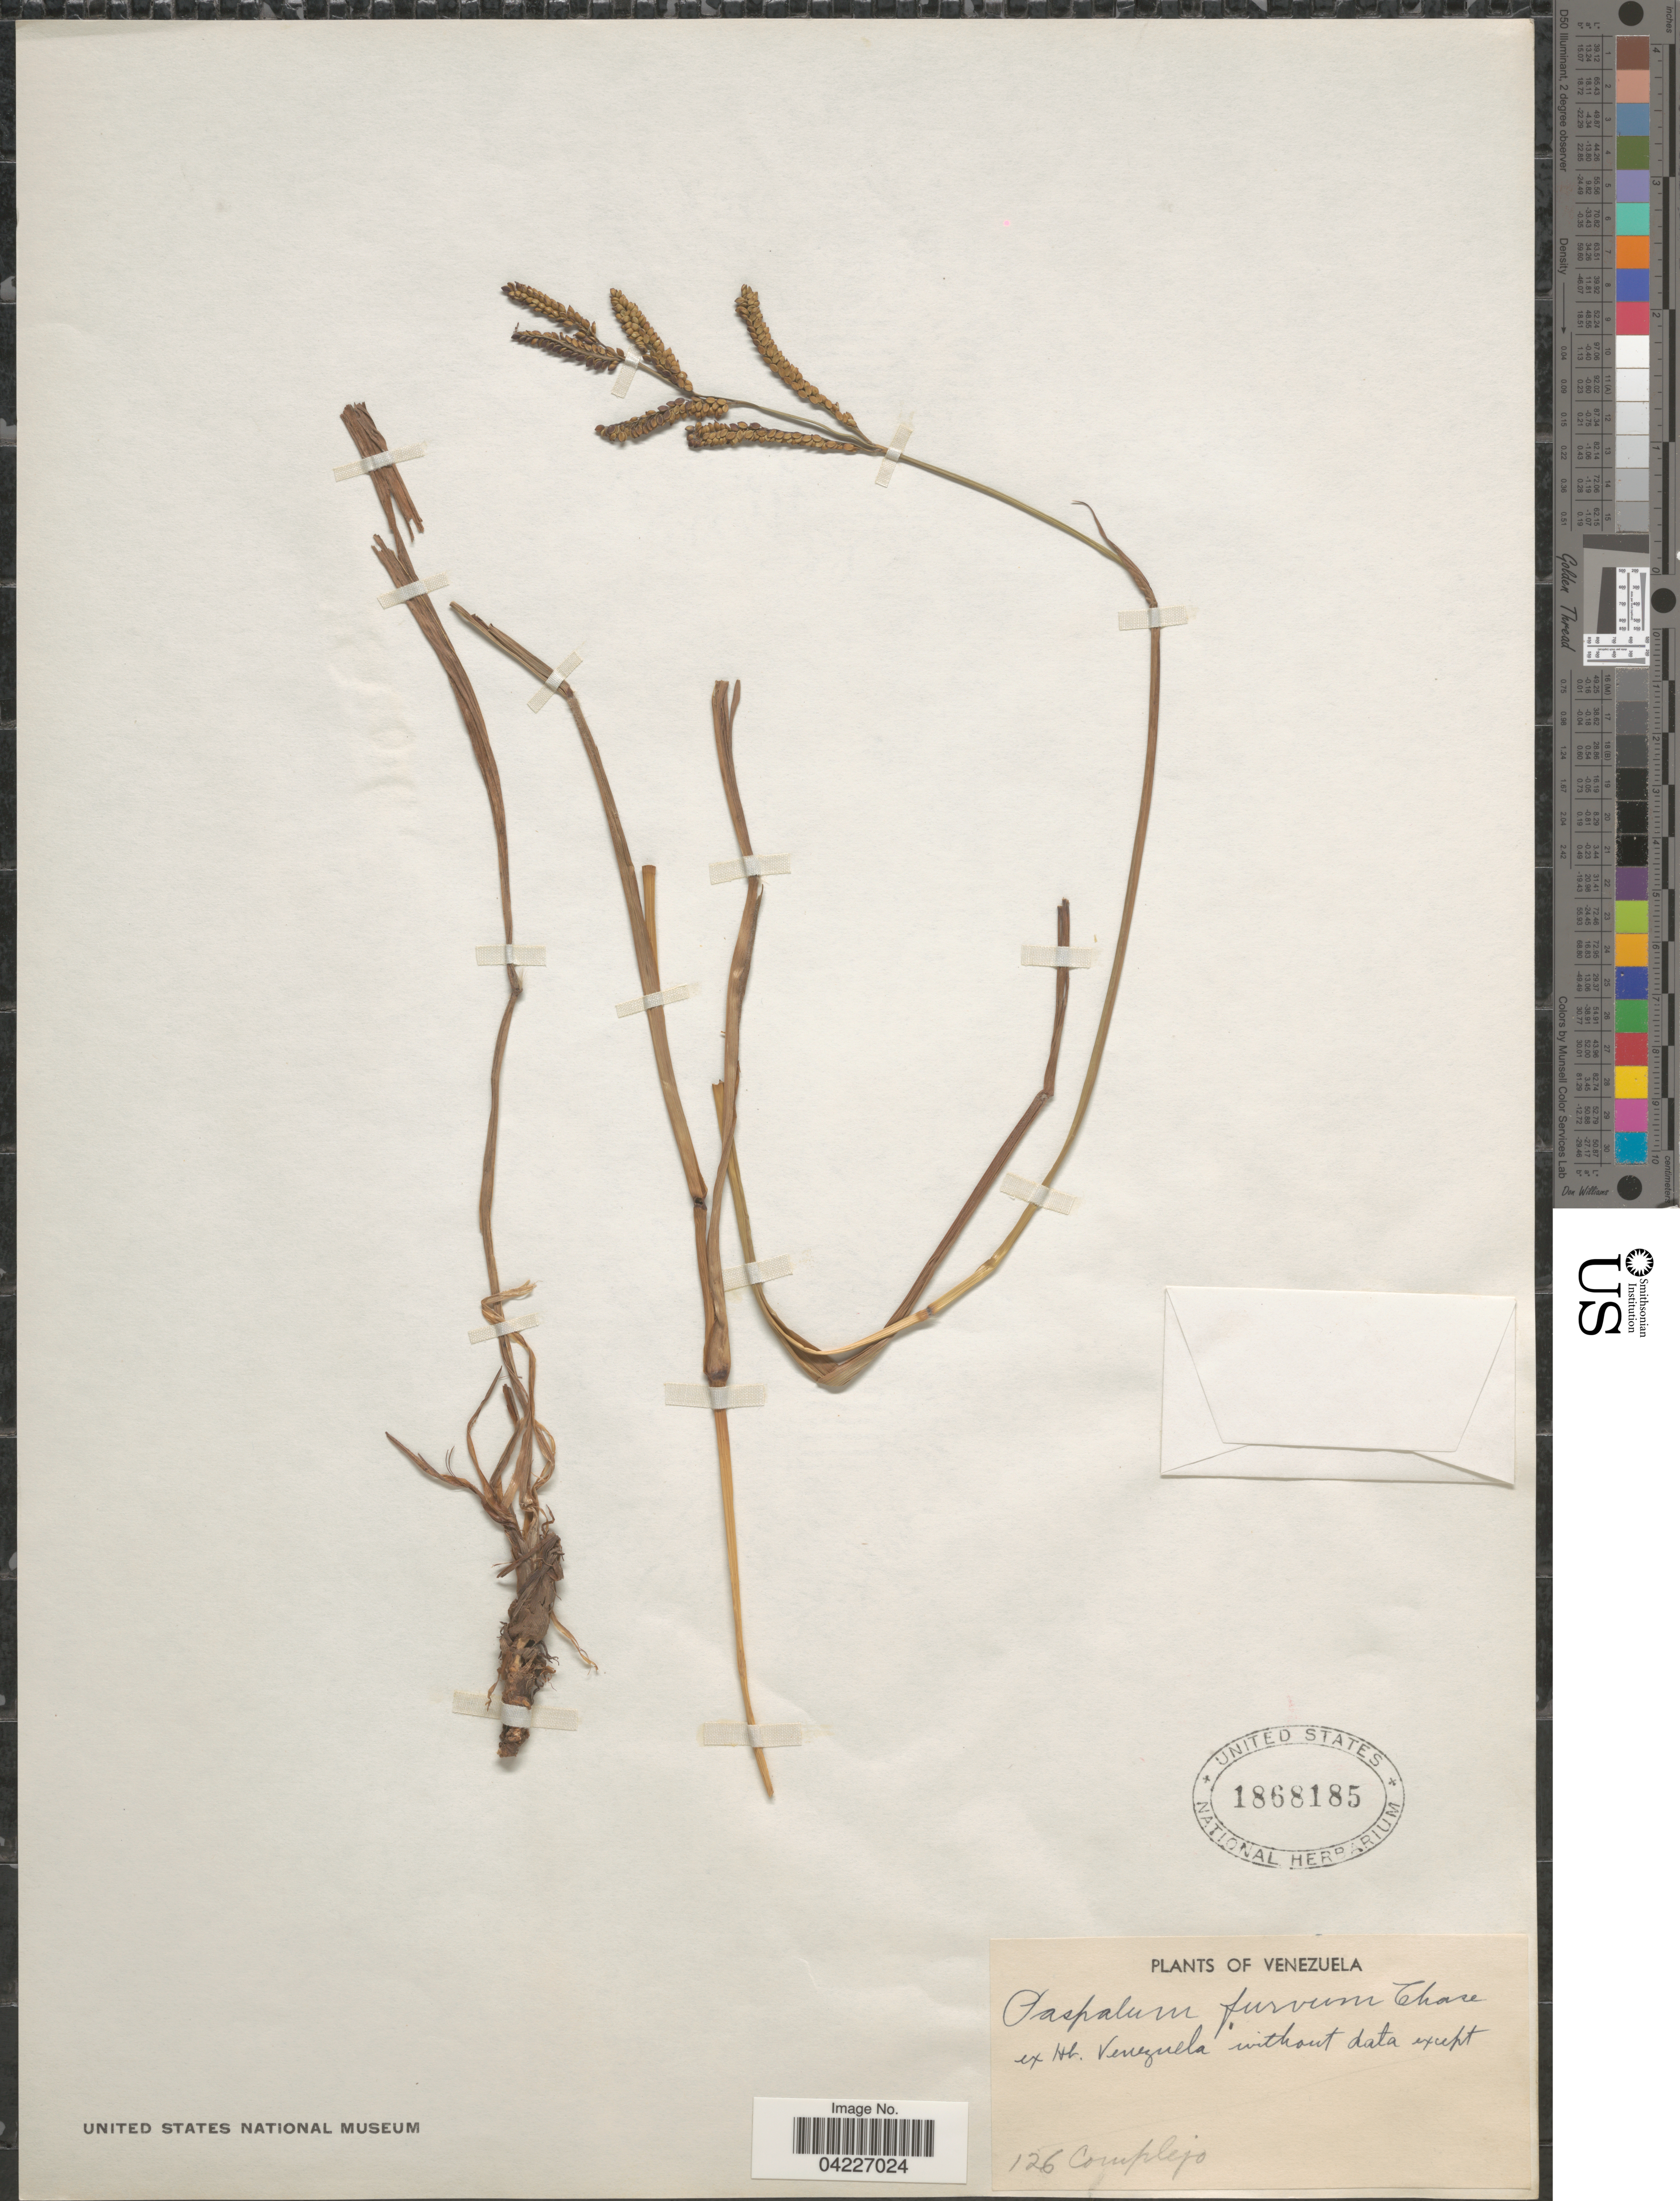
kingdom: Plantae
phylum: Tracheophyta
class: Liliopsida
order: Poales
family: Poaceae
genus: Paspalum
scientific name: Paspalum sp.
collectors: Complejo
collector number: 126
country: Venezuela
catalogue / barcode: US 1868185